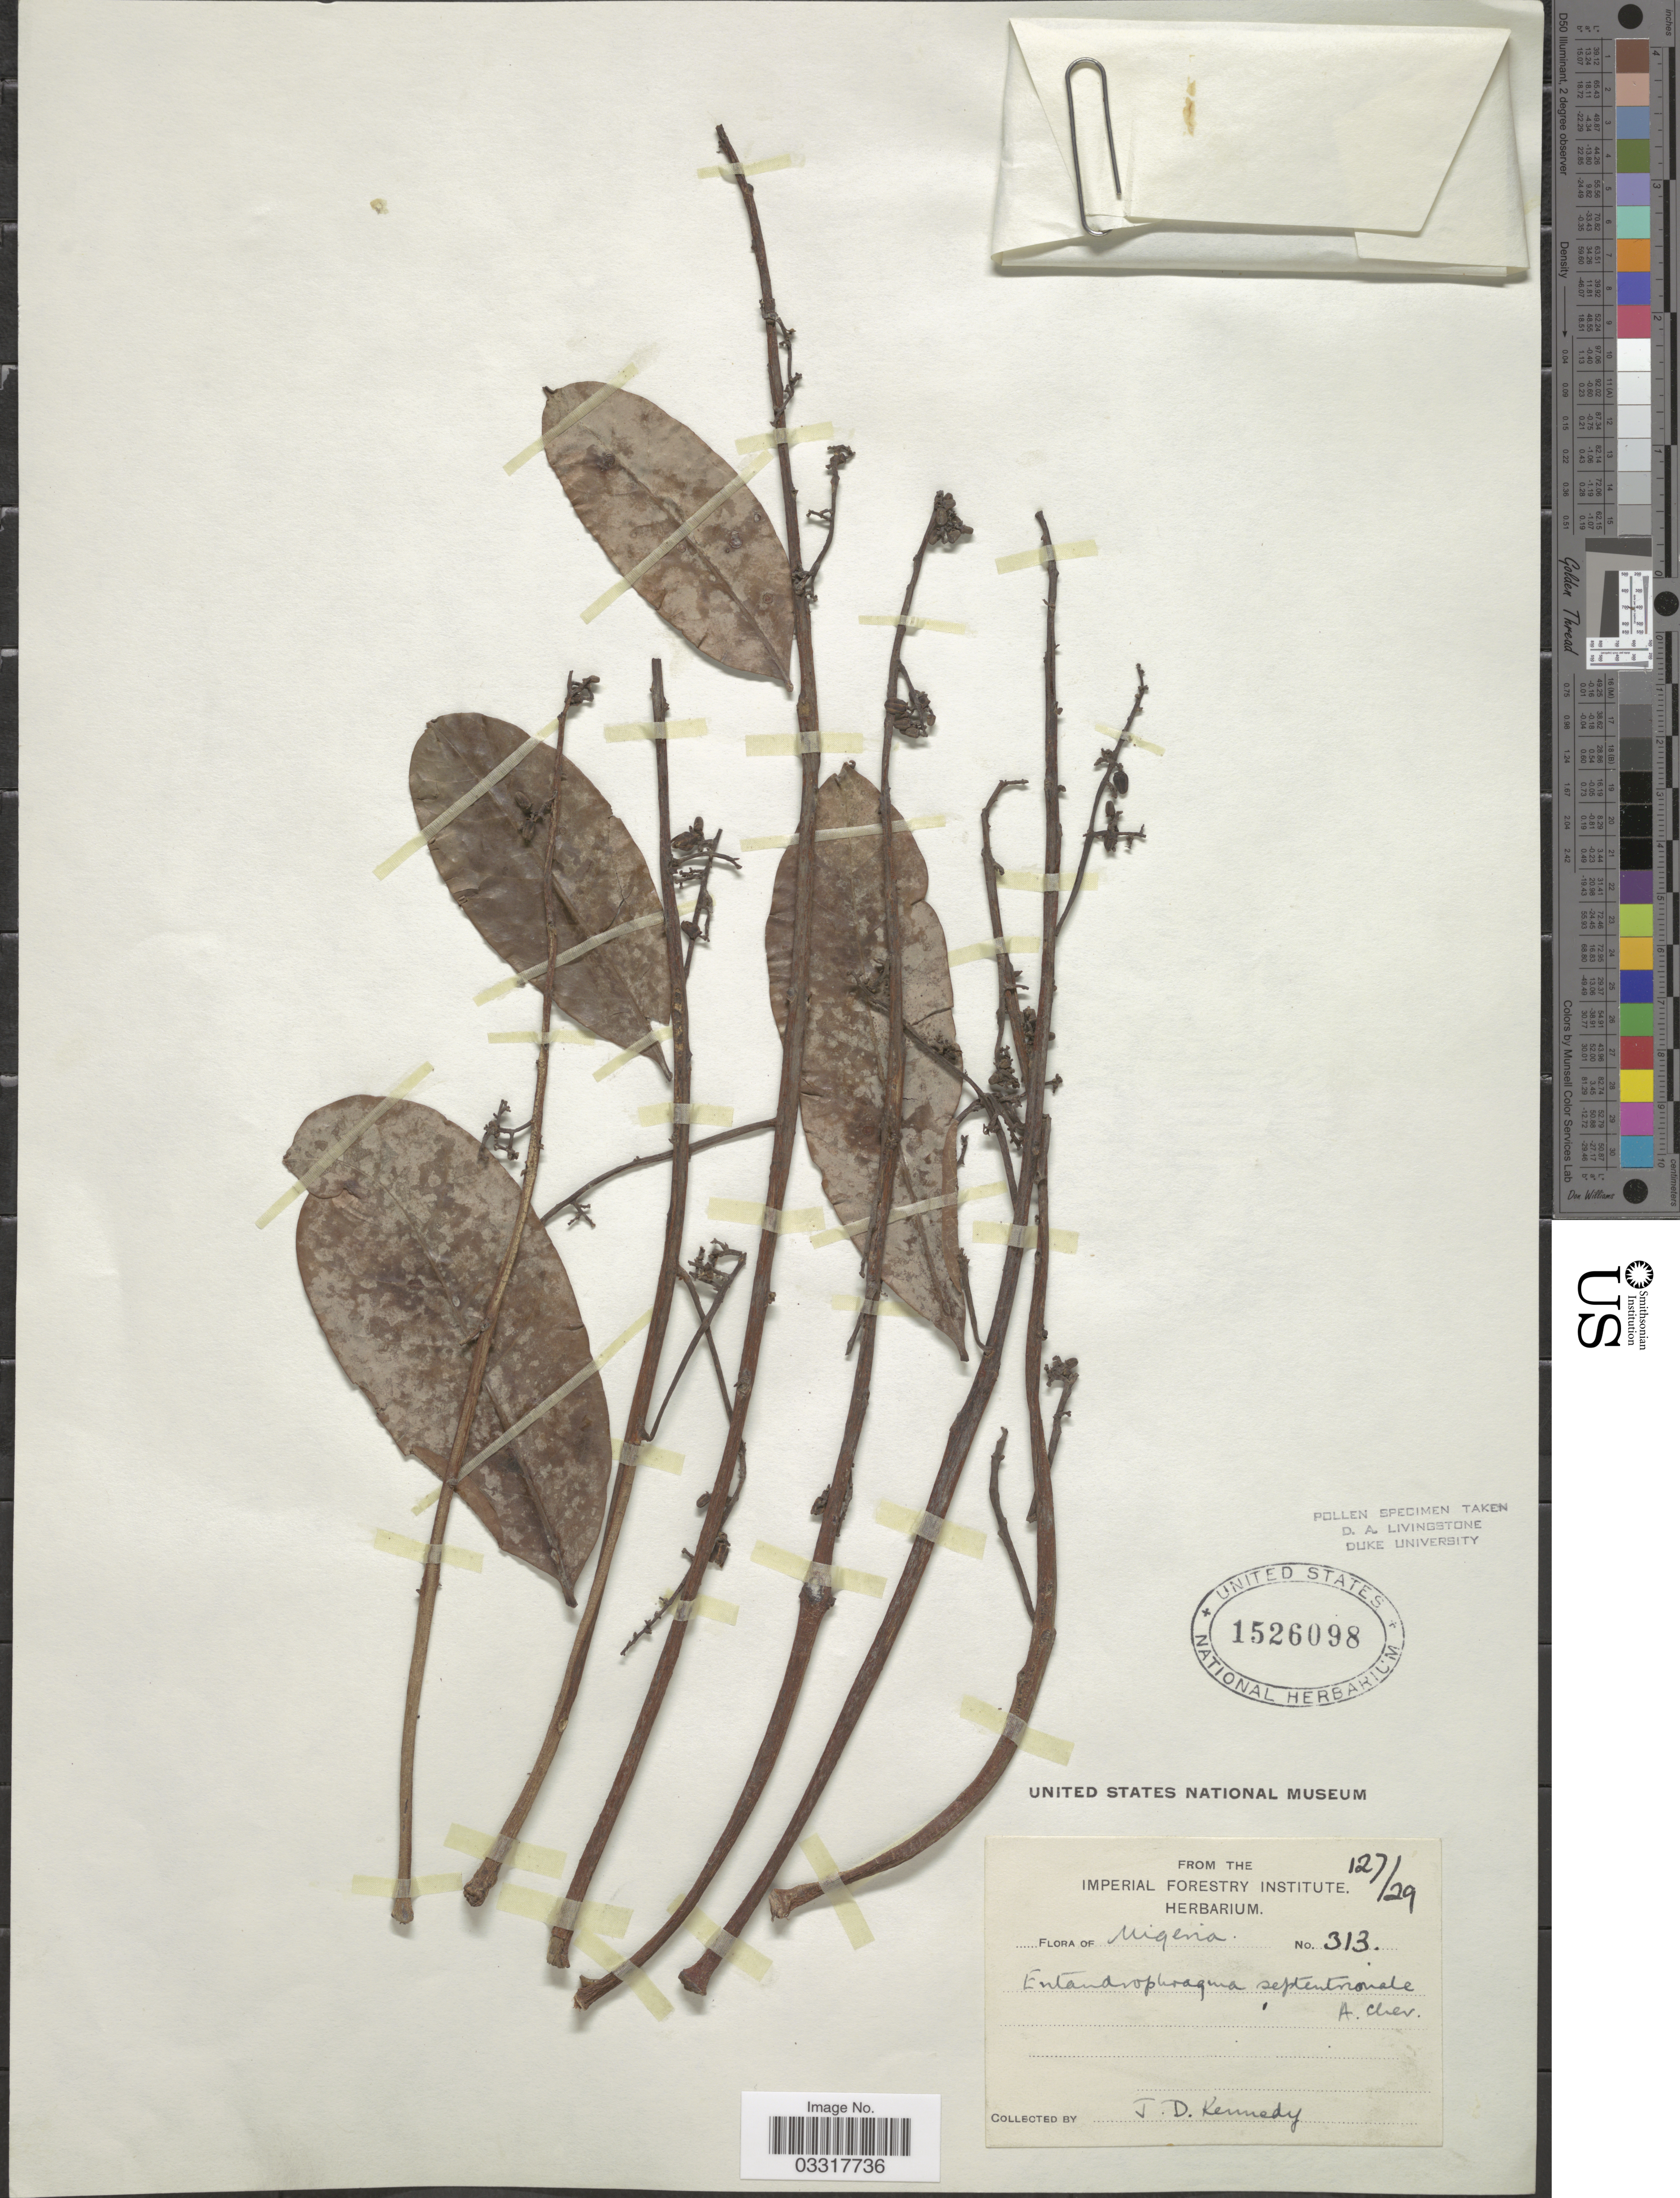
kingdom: Plantae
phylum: Tracheophyta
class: Magnoliopsida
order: Sapindales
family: Meliaceae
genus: Entandrophragma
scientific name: Entandrophragma septentrionale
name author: A. Chev.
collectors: J. D. Kennedy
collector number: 313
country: Nigeria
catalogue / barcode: US 1526098